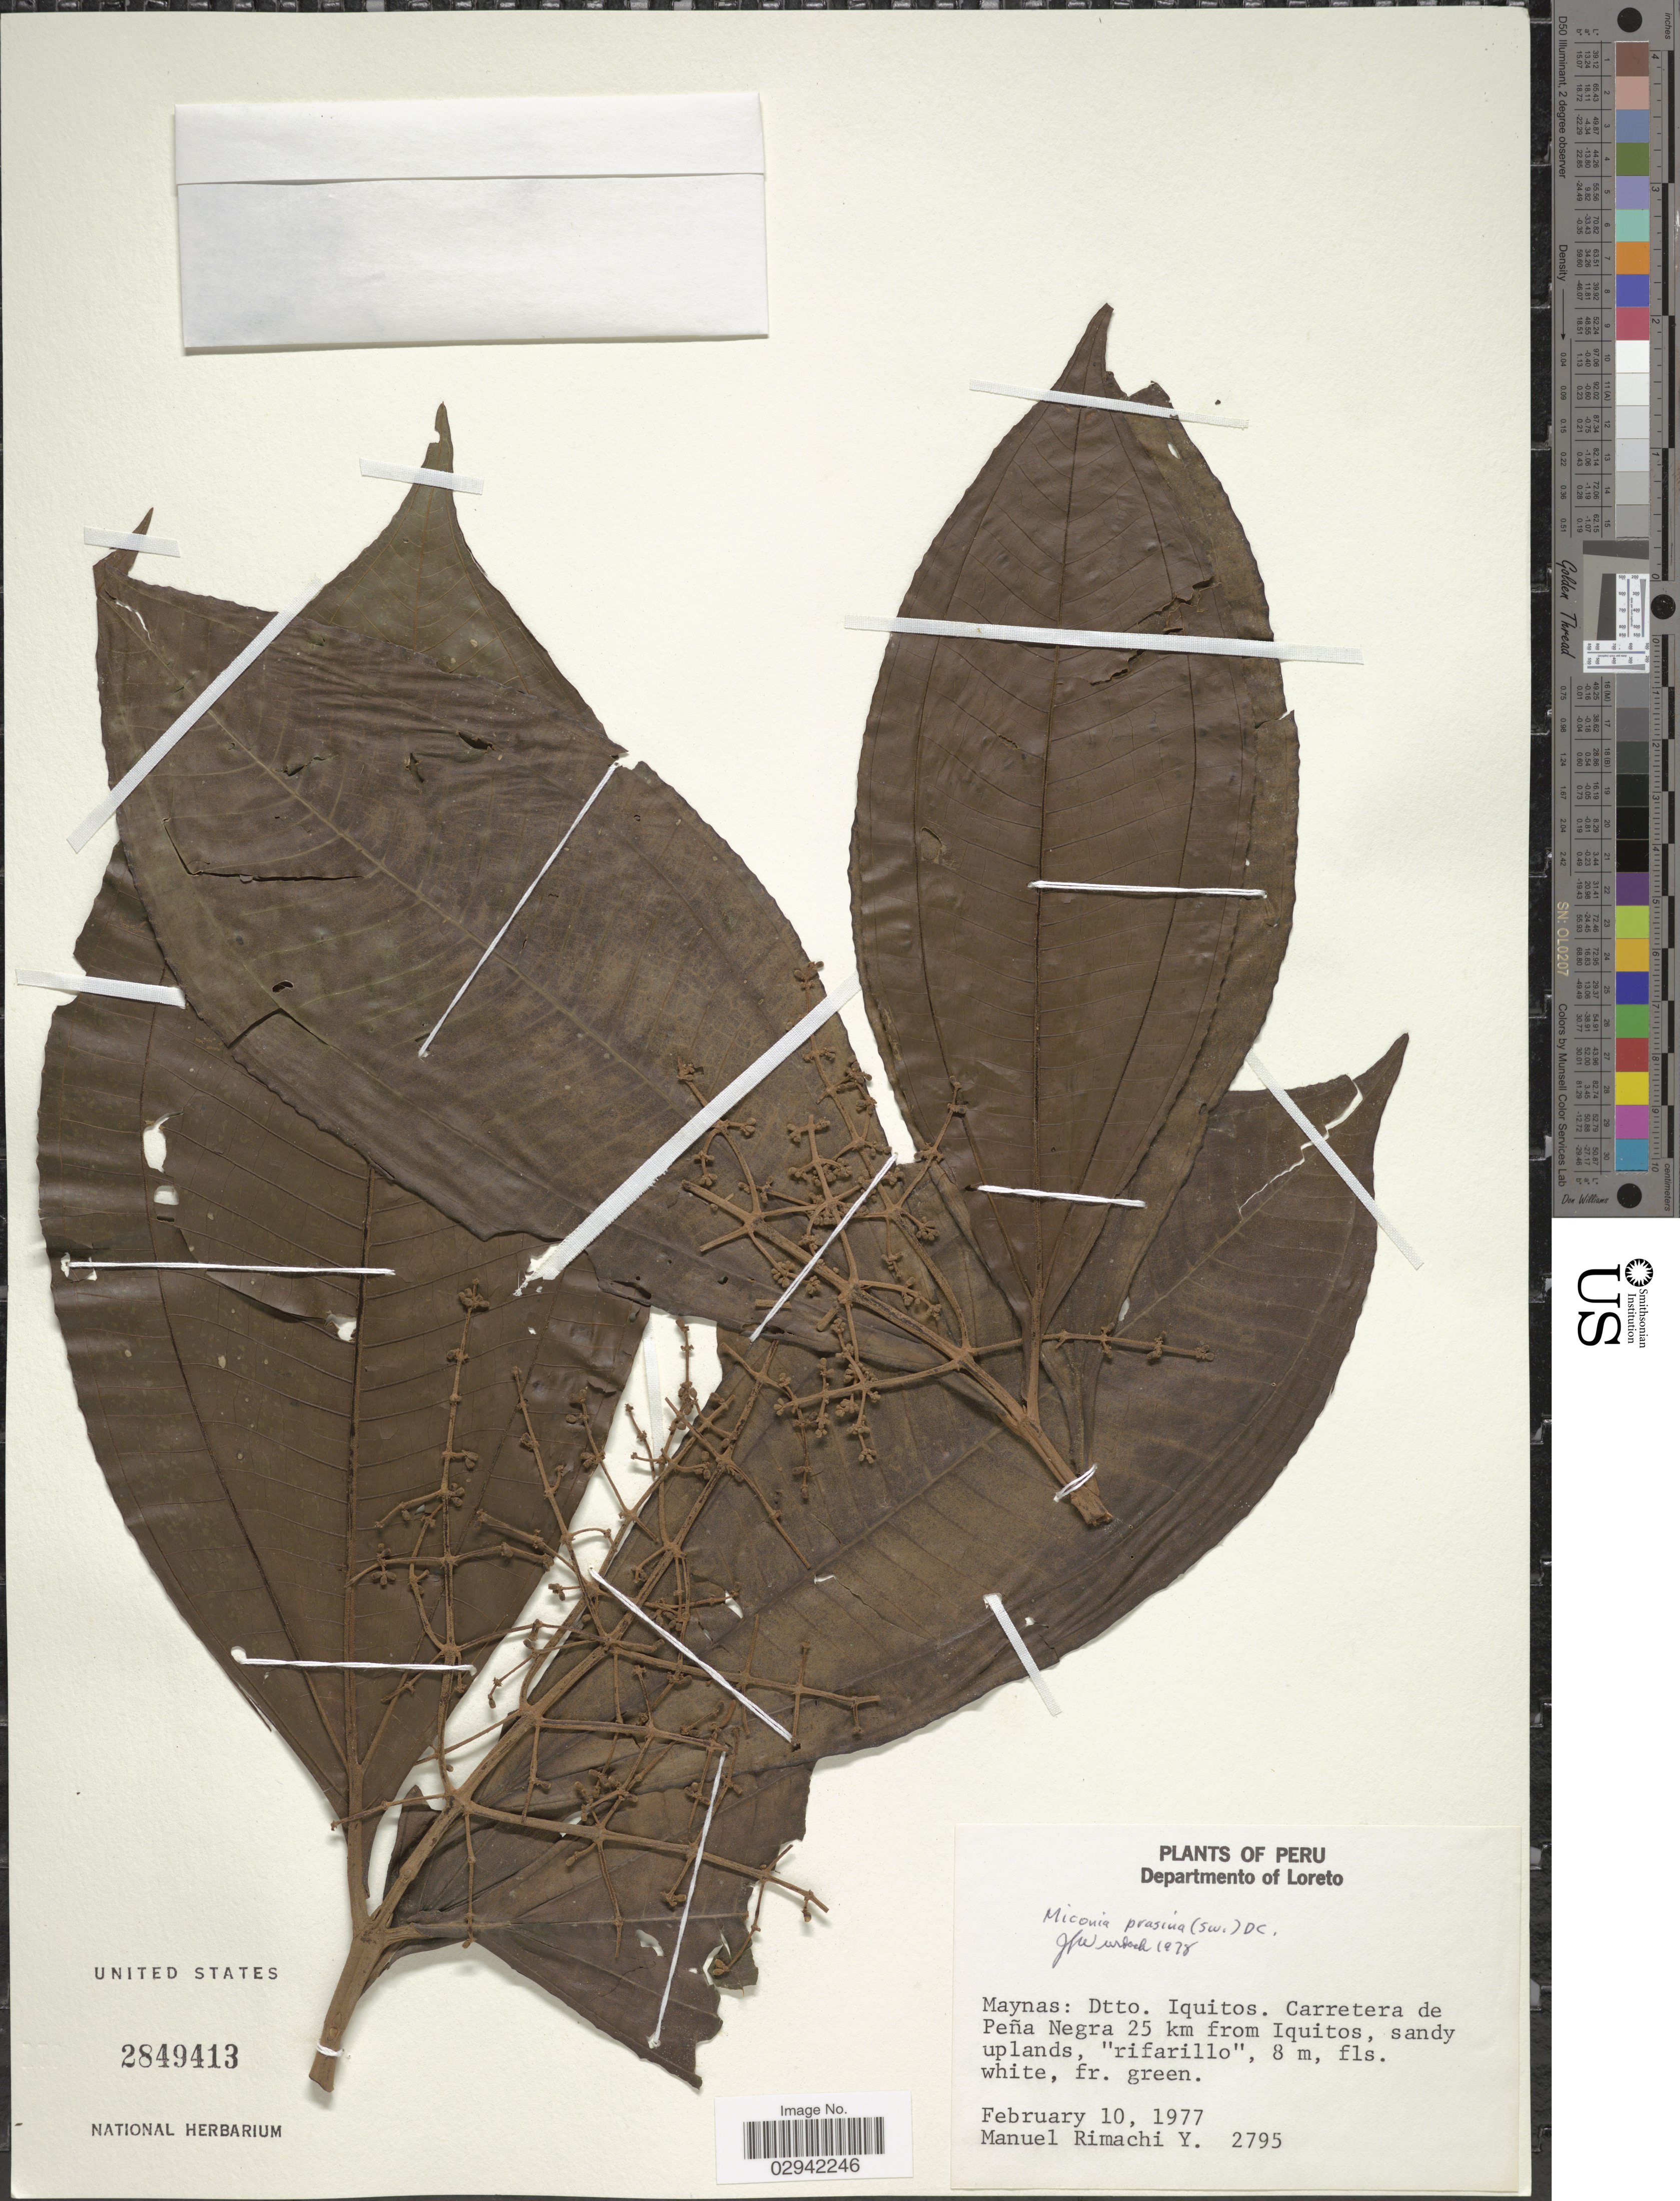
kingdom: Plantae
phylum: Tracheophyta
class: Magnoliopsida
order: Myrtales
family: Melastomataceae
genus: Miconia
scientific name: Miconia prasina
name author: (Sw.) DC.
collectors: M. Rimachi Y.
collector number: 2795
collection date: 1977-02-10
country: Peru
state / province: Loreto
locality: Departmento of Loreto, Maynas: Dtto. Iquitos. Carretera de Peña Negra, 25 km from Iquitos.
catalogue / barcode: US 2849413